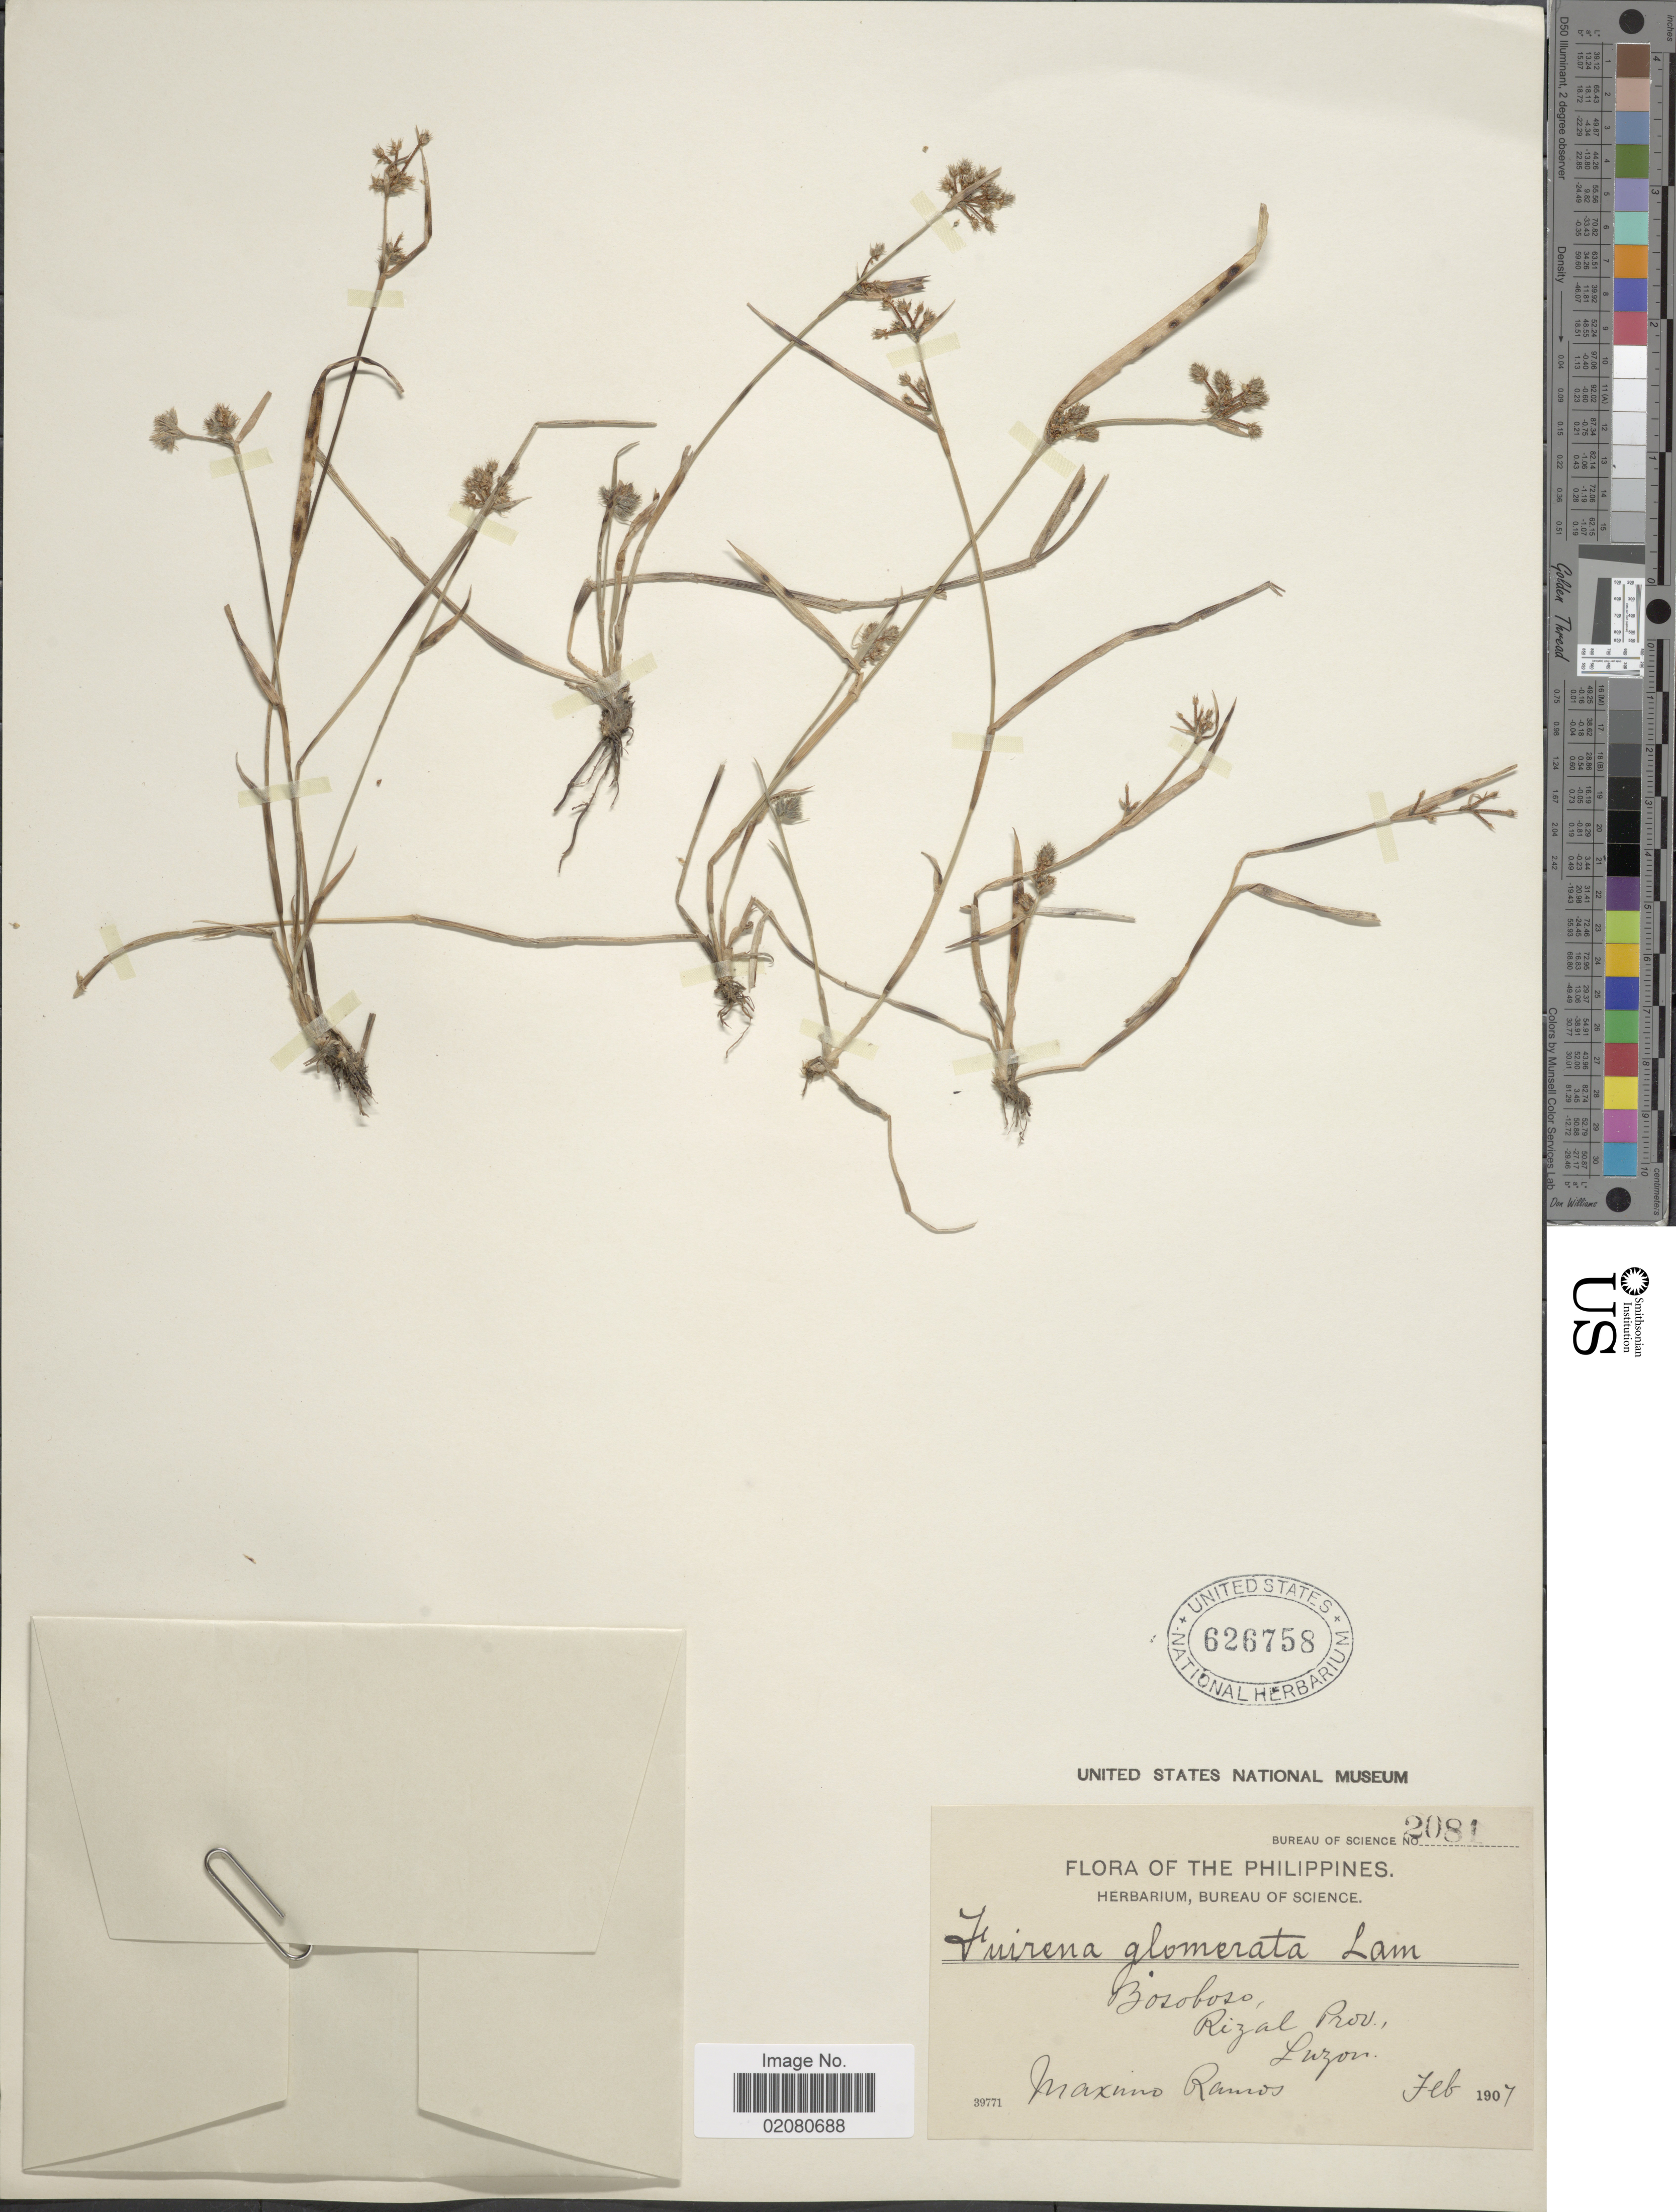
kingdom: Plantae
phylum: Tracheophyta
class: Liliopsida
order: Poales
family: Cyperaceae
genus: Fuirena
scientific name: Fuirena ciliaris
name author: (L.) Roxb.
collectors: M. Ramos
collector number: Bureau of Science 2081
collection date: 1907-02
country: Philippines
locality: Bosoboso, Rizal Prov, Luzon.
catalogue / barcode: US 626758